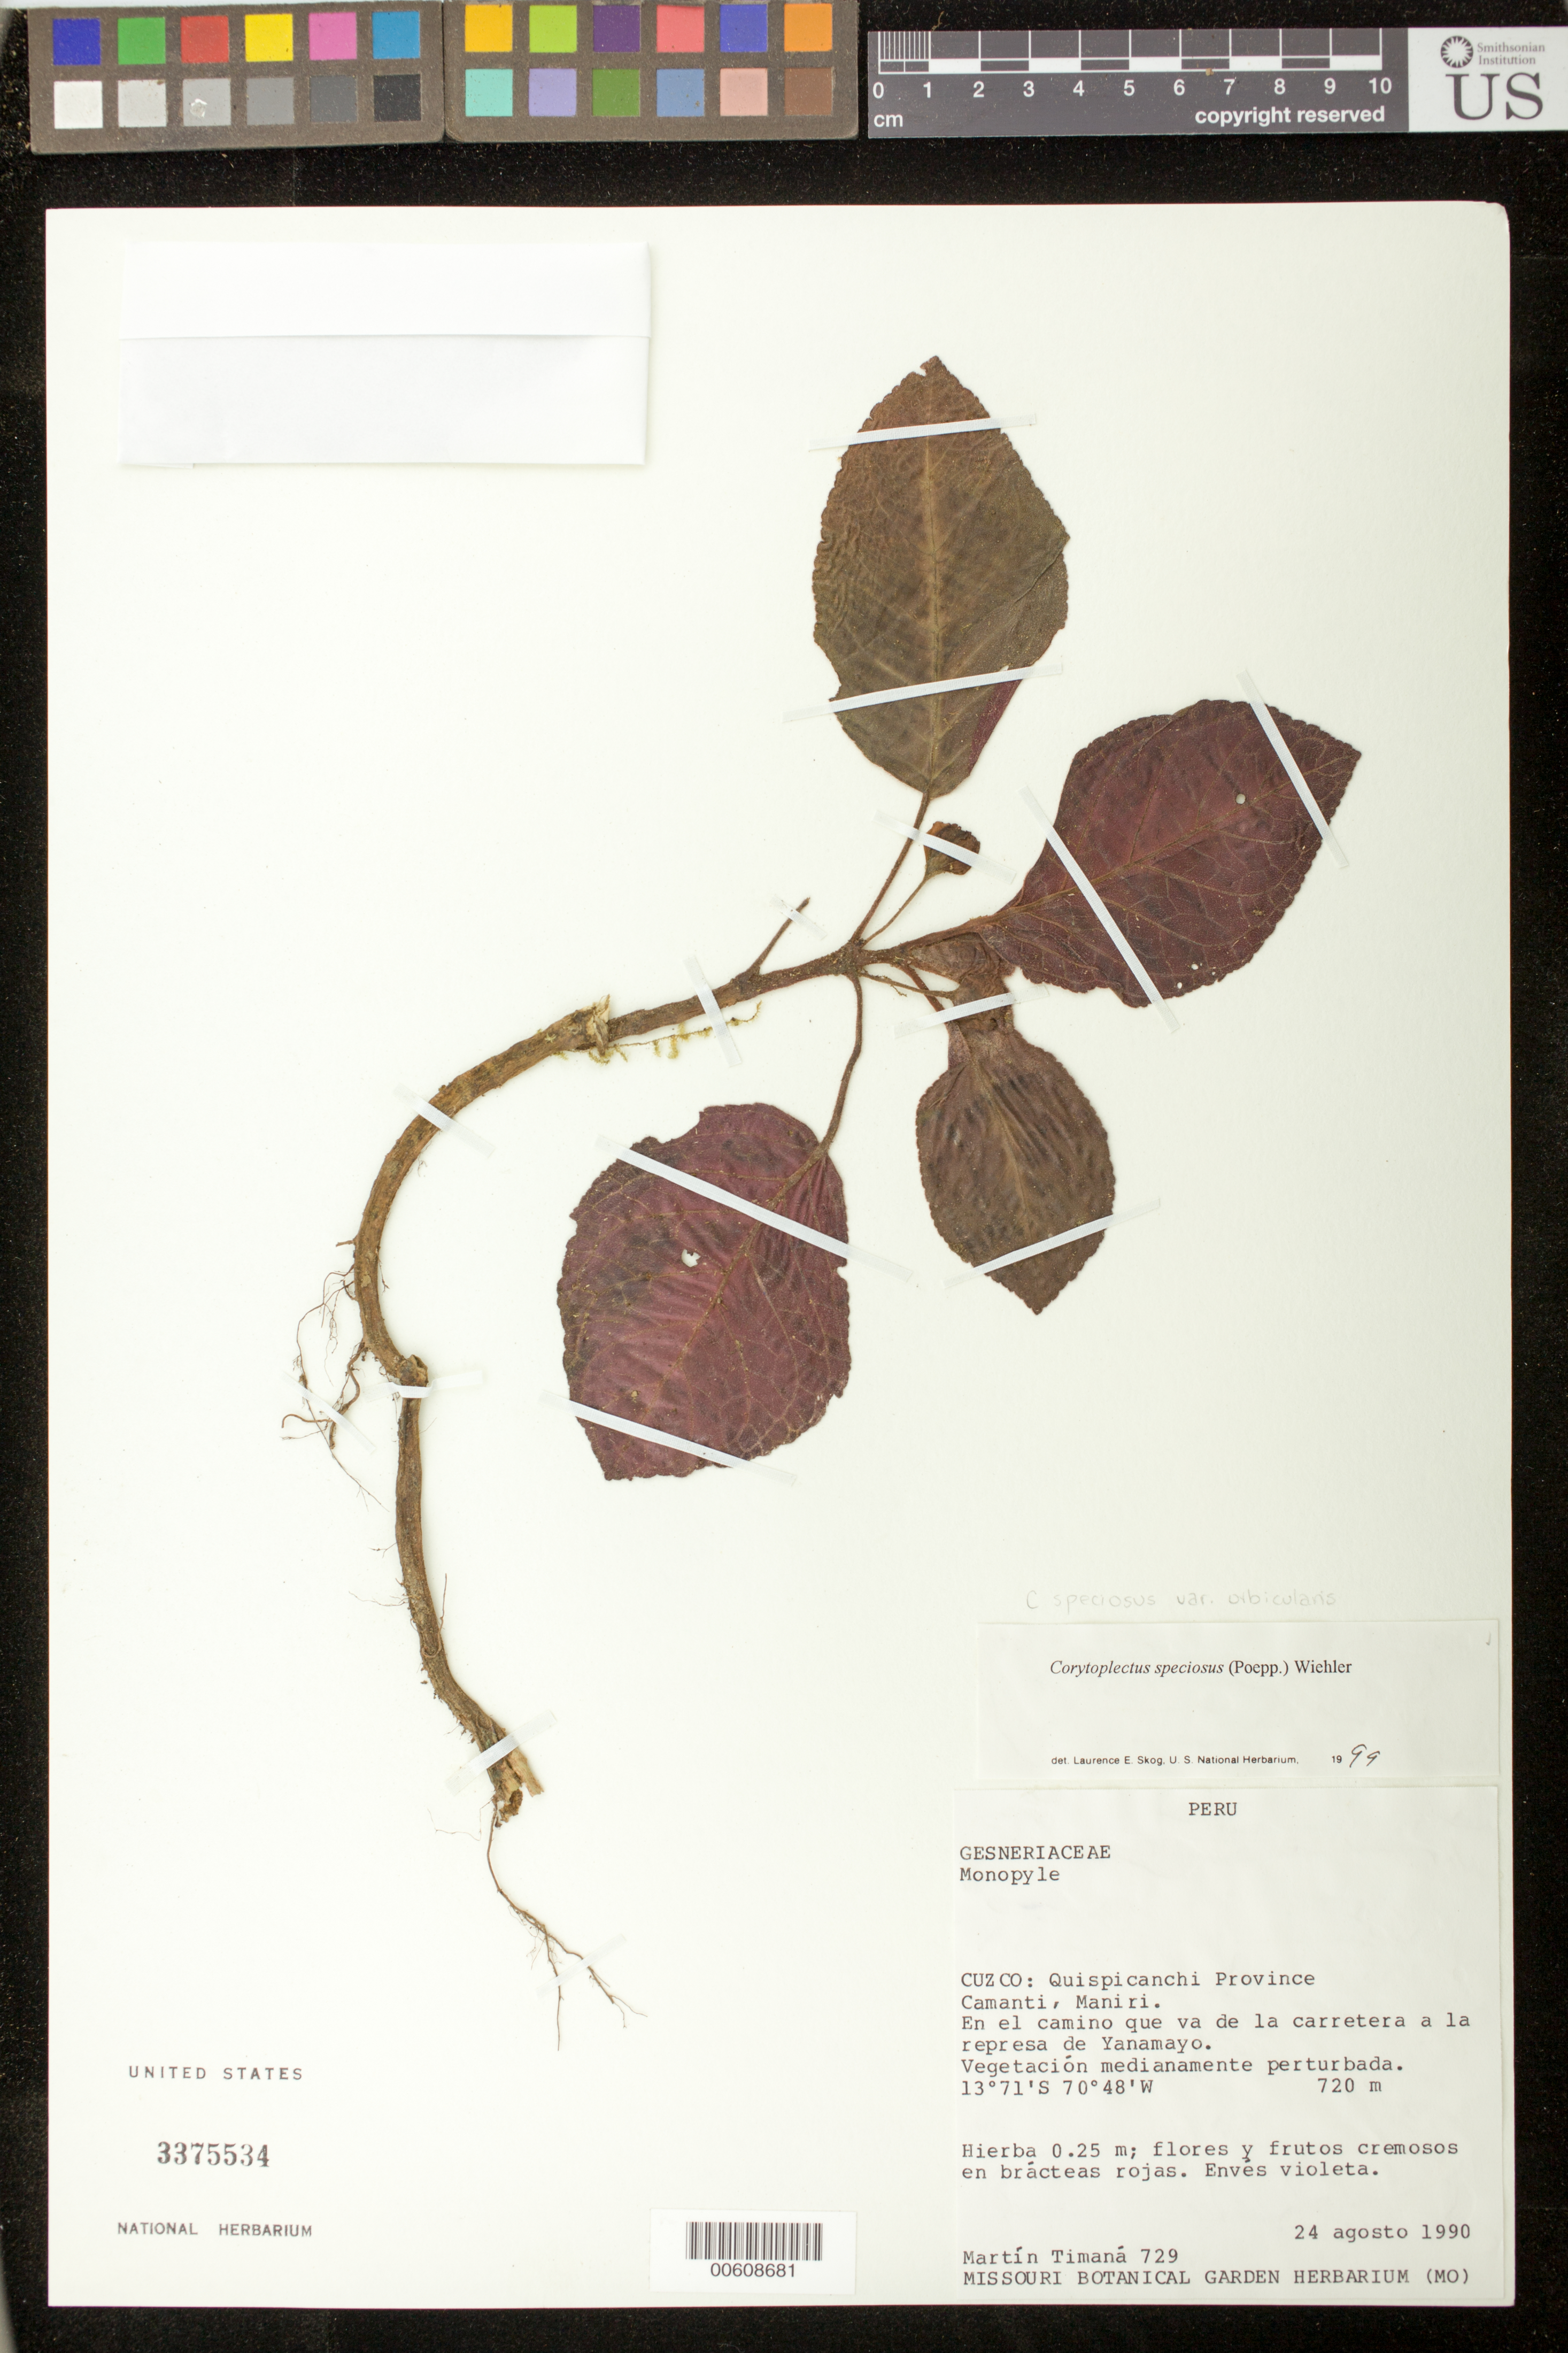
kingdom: Plantae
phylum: Tracheophyta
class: Magnoliopsida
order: Lamiales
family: Gesneriaceae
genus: Corytoplectus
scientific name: Corytoplectus speciosus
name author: (Poepp.) Wiehler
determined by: Skog, Laurence E.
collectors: M. E. Timaná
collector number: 729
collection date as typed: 24 Aug 1990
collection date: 1990-08-24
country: Peru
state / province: Cusco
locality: Prov. Quispicanchi; Camanti, Maniri; en el camino que va de la carretera a la represa de Yanamayo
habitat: Vegetación medianamente perturbado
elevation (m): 720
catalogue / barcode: US 3375534